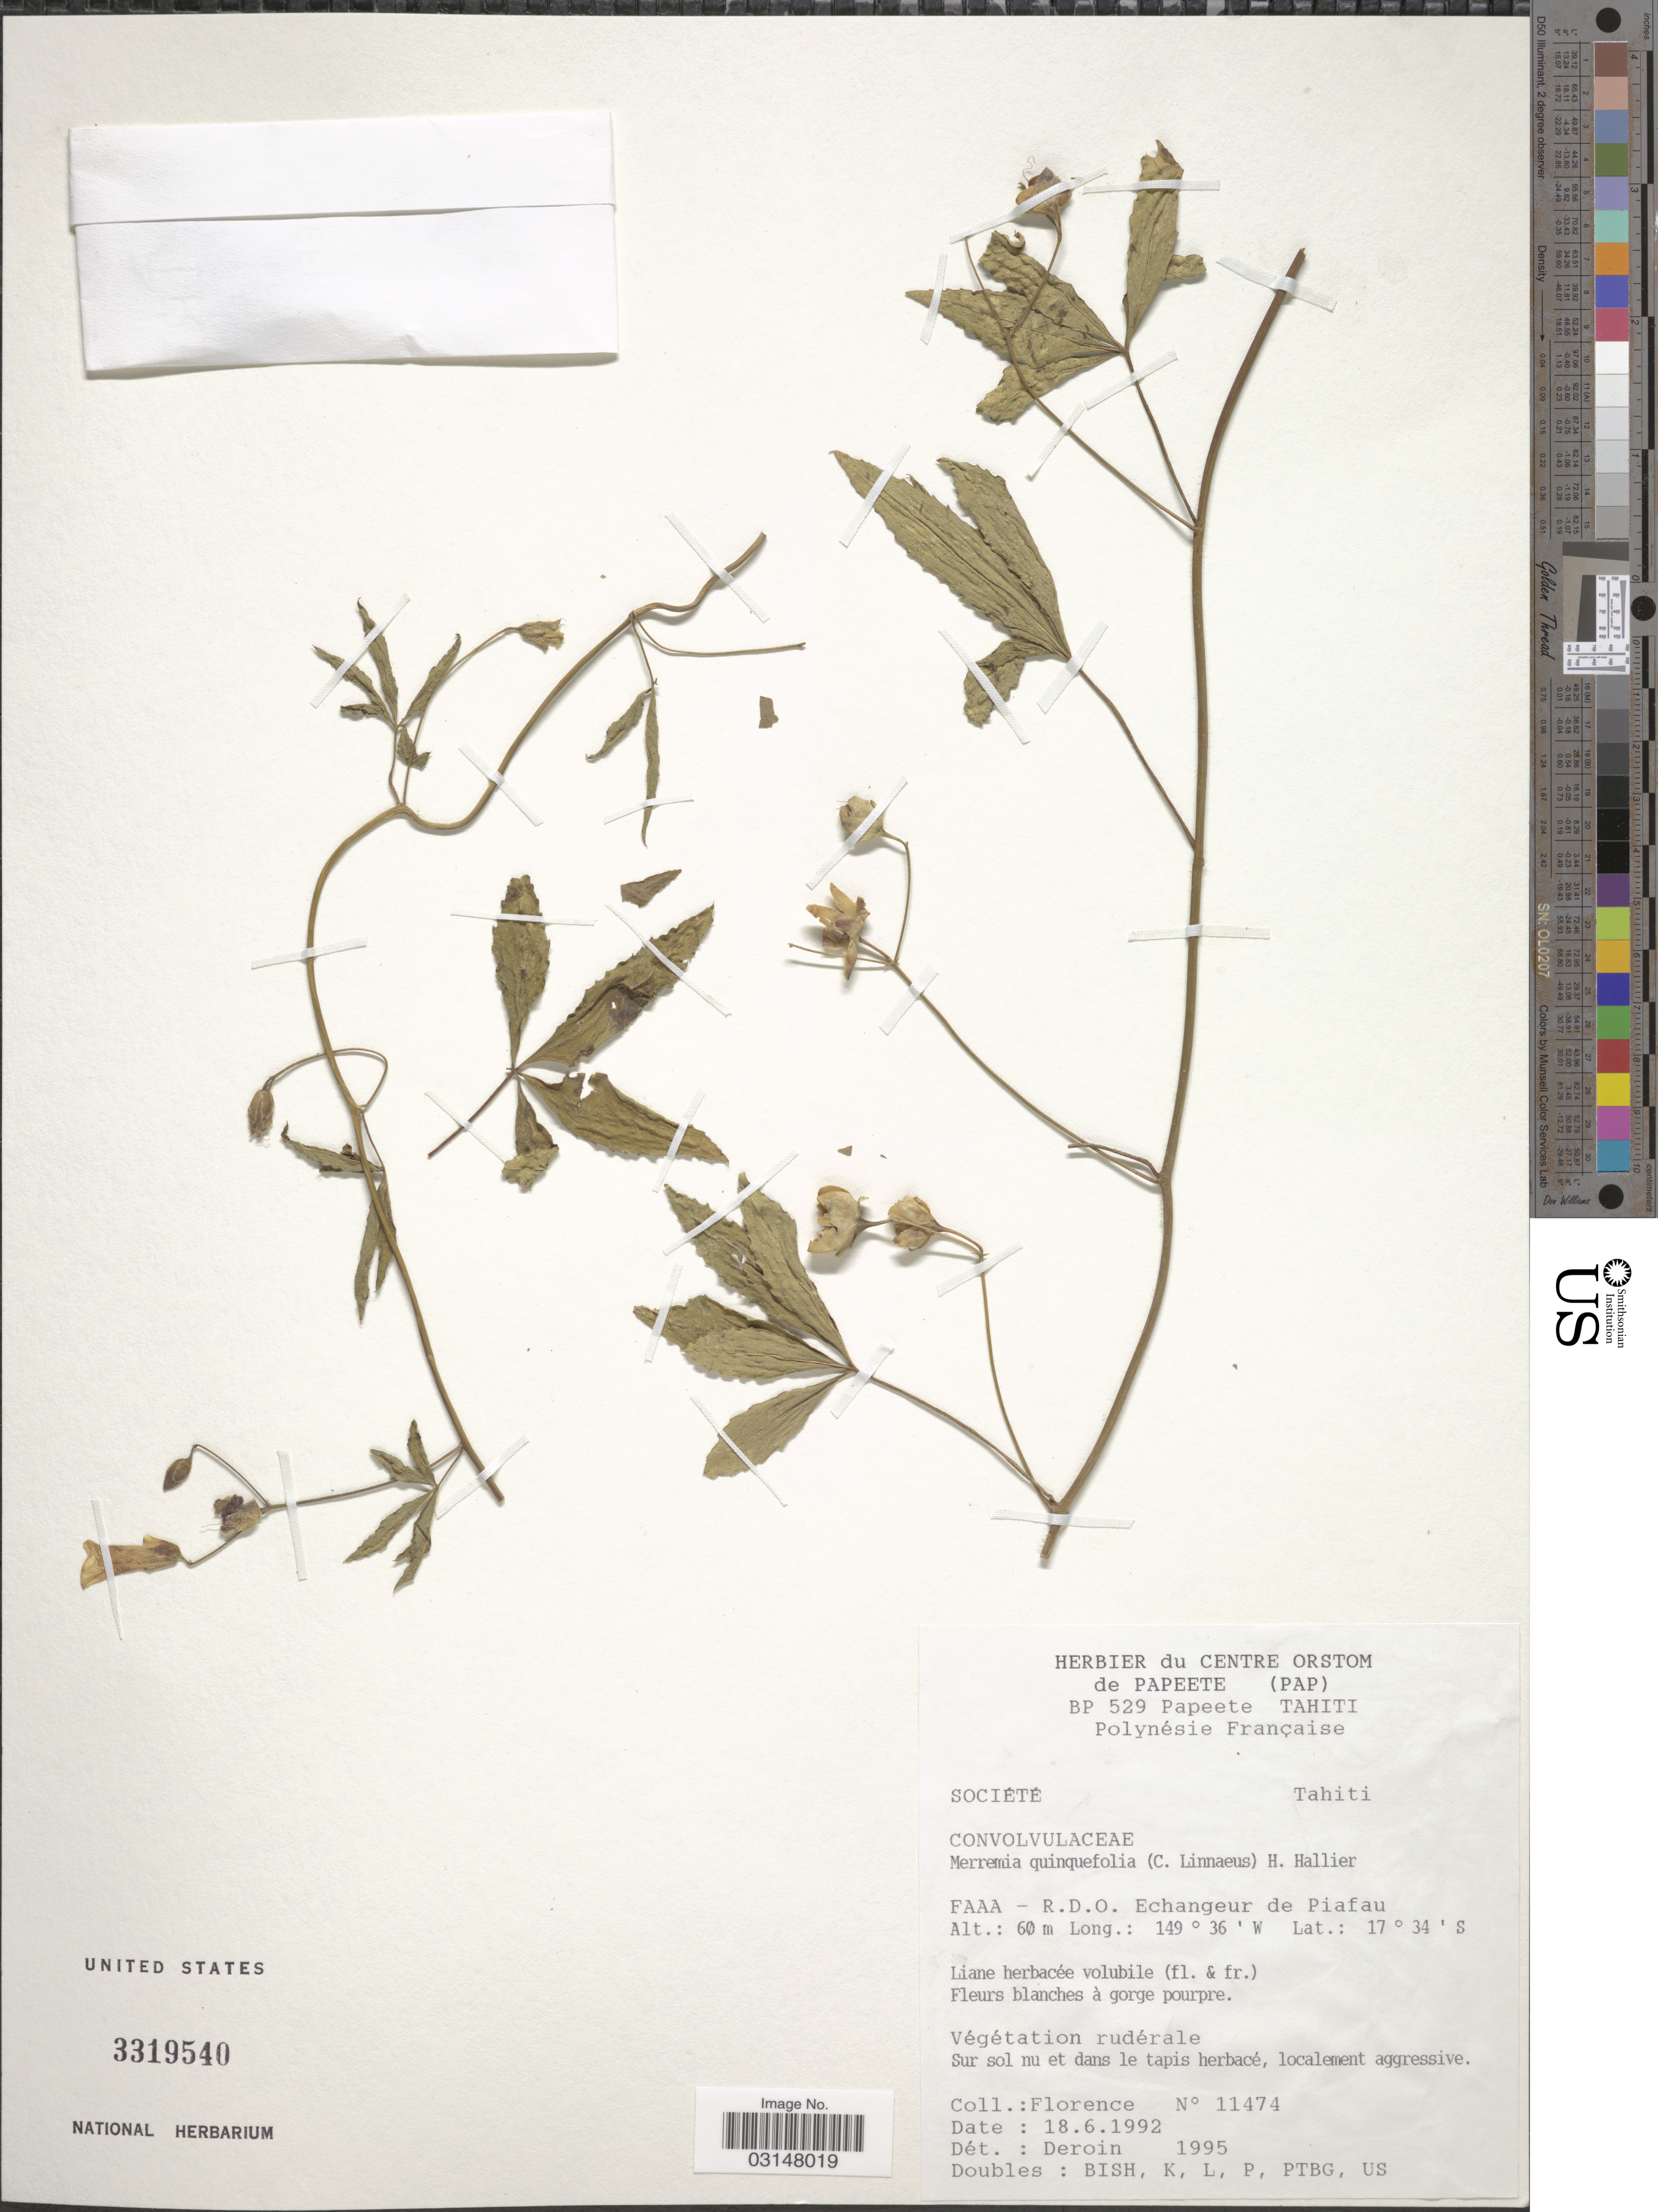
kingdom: Plantae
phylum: Tracheophyta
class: Magnoliopsida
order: Solanales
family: Convolvulaceae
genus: Distimake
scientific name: Distimake quinquefolius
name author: (L.) A. R. Simões & Staples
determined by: Wagner, W. L., (BOT), Smithsonian Institution - National Museum of Natural History (UNITED STATES)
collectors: -. Florence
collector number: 11474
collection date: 1992-06-18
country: French Polynesia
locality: Société. Tahiti. Faaa-R.D.O. Echangeur de Piafau.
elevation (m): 60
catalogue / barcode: US 3319540